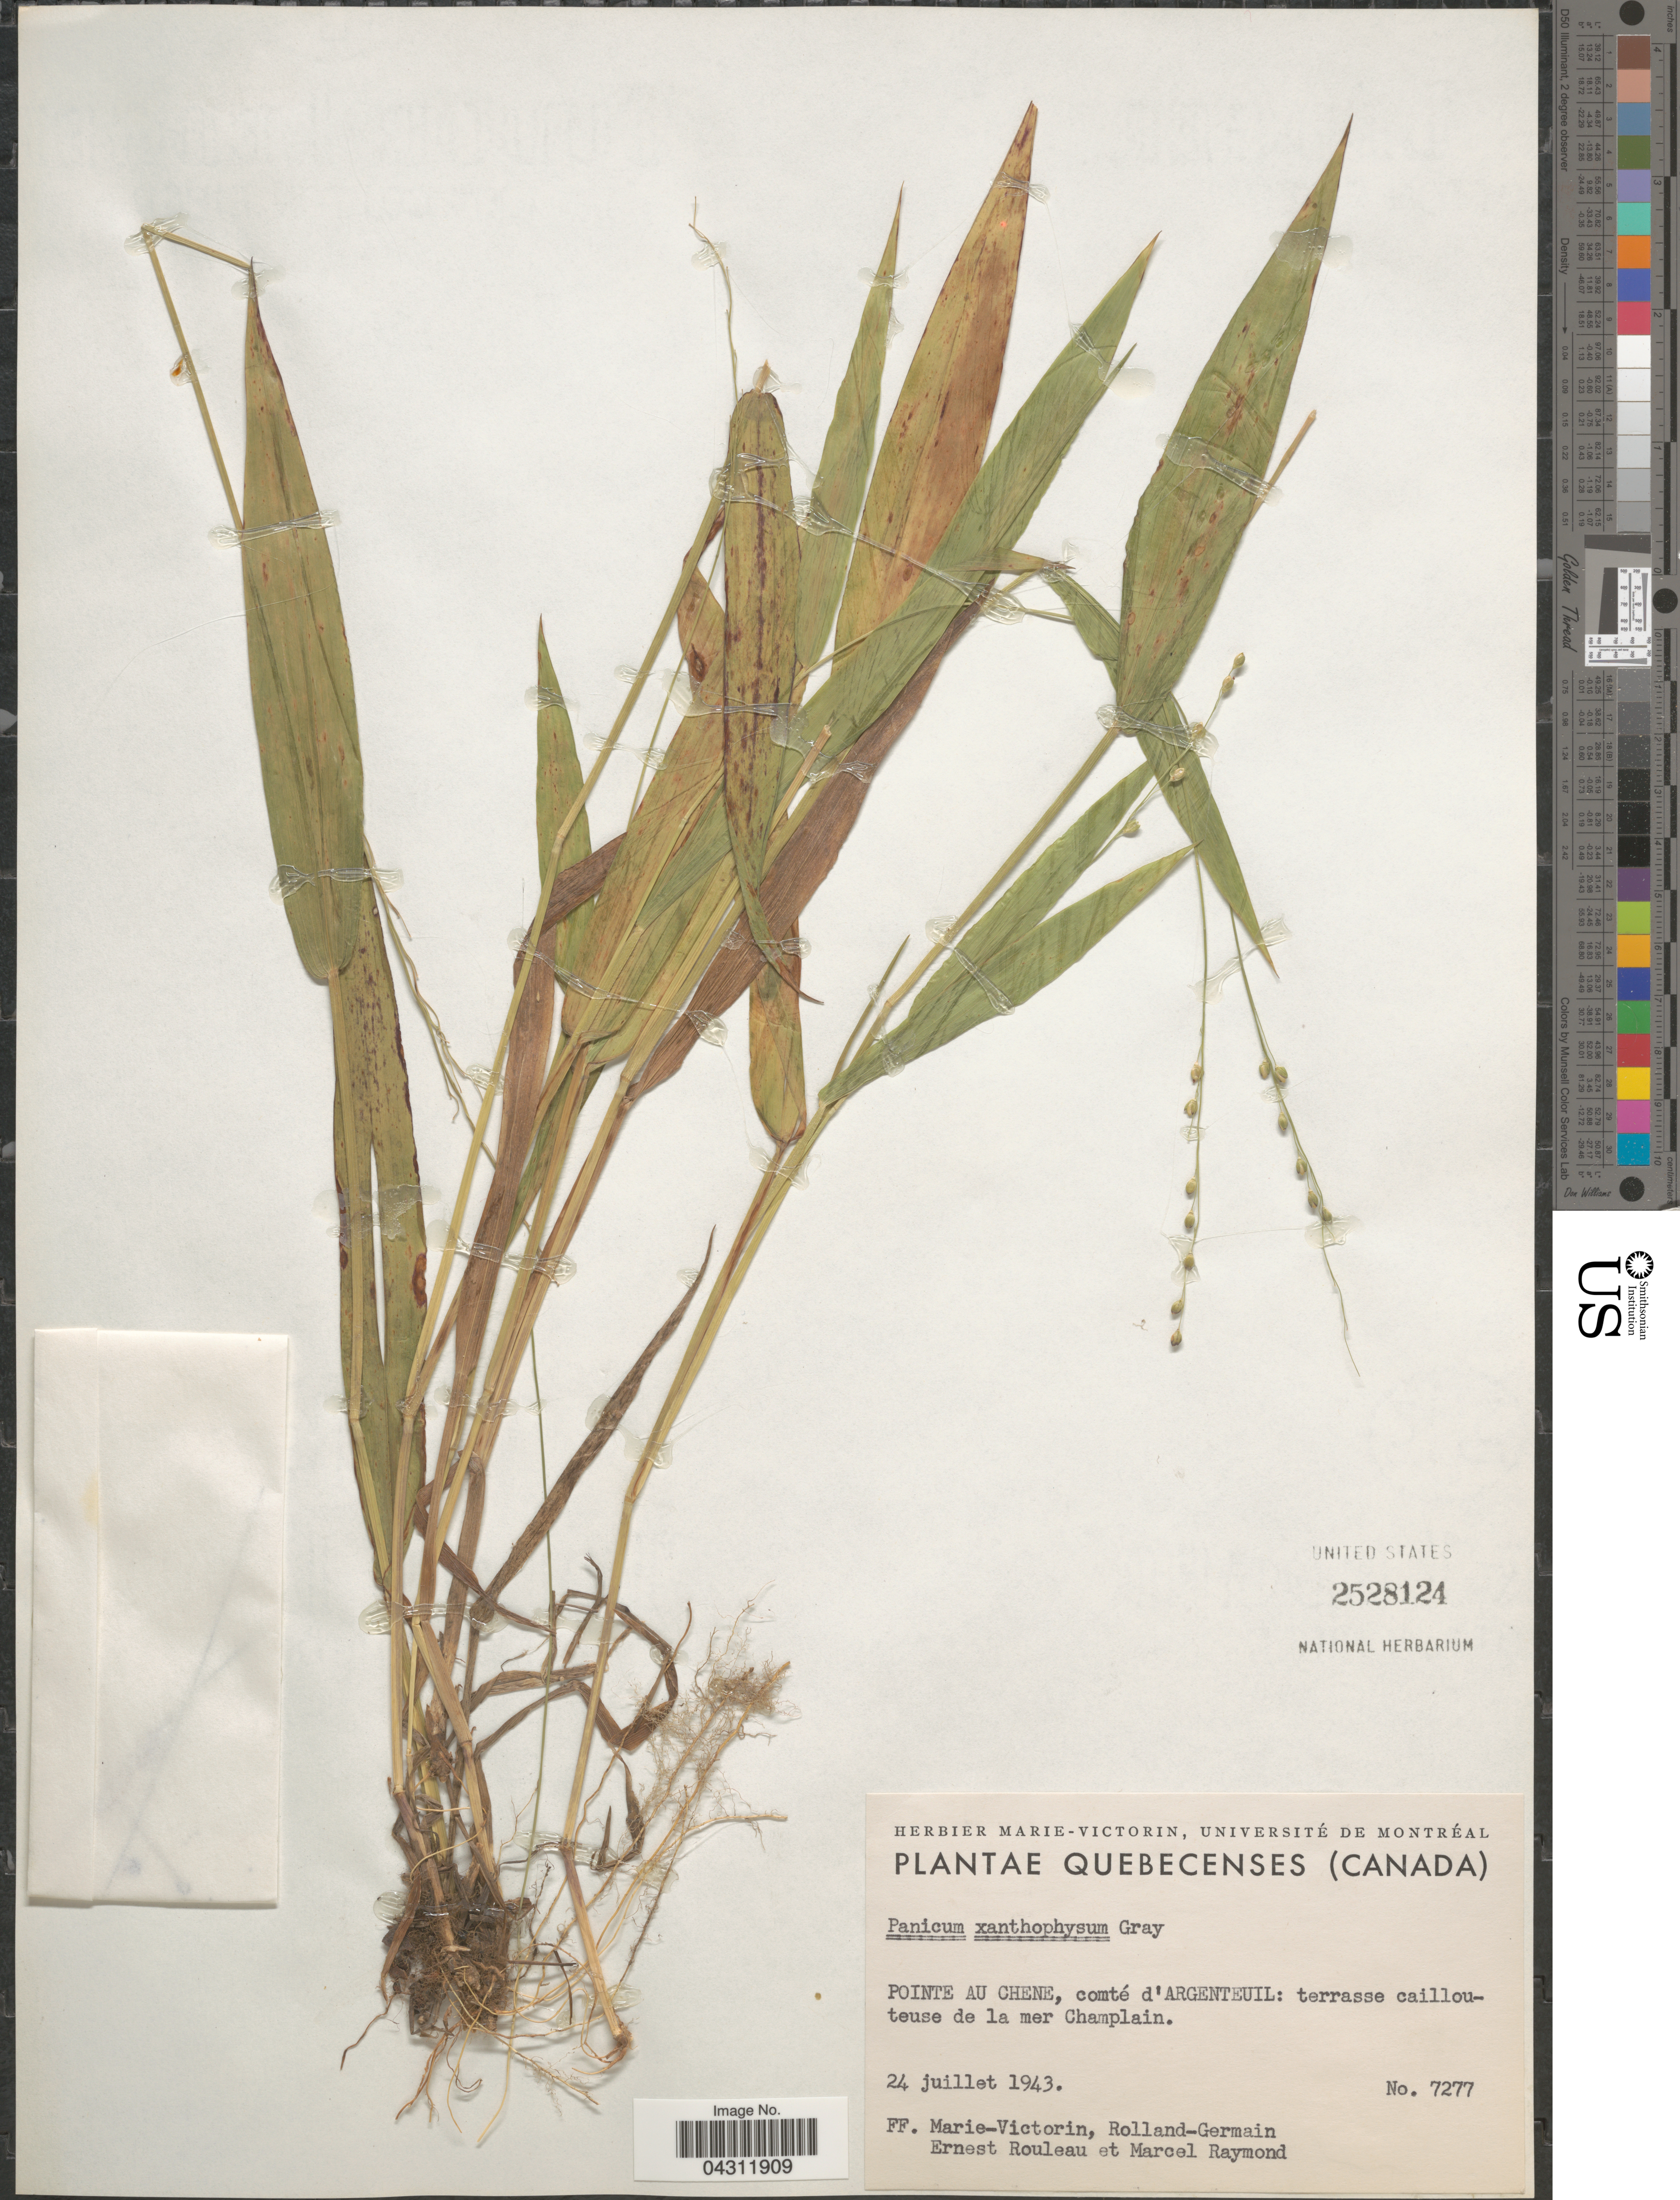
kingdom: Plantae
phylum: Tracheophyta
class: Liliopsida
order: Poales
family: Poaceae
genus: Dichanthelium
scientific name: Dichanthelium xanthophysum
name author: (A. Gray) Freckmann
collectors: F. Marie-Victorin, Rolland-Germain, J. Rouleau & M. Raymond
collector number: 7277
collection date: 1943-07-24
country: Canada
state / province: Quebec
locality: POinte au Chene, comté d'Argenteuil: terrasse caillouteuse de la mer Champlain.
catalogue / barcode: US 2528124